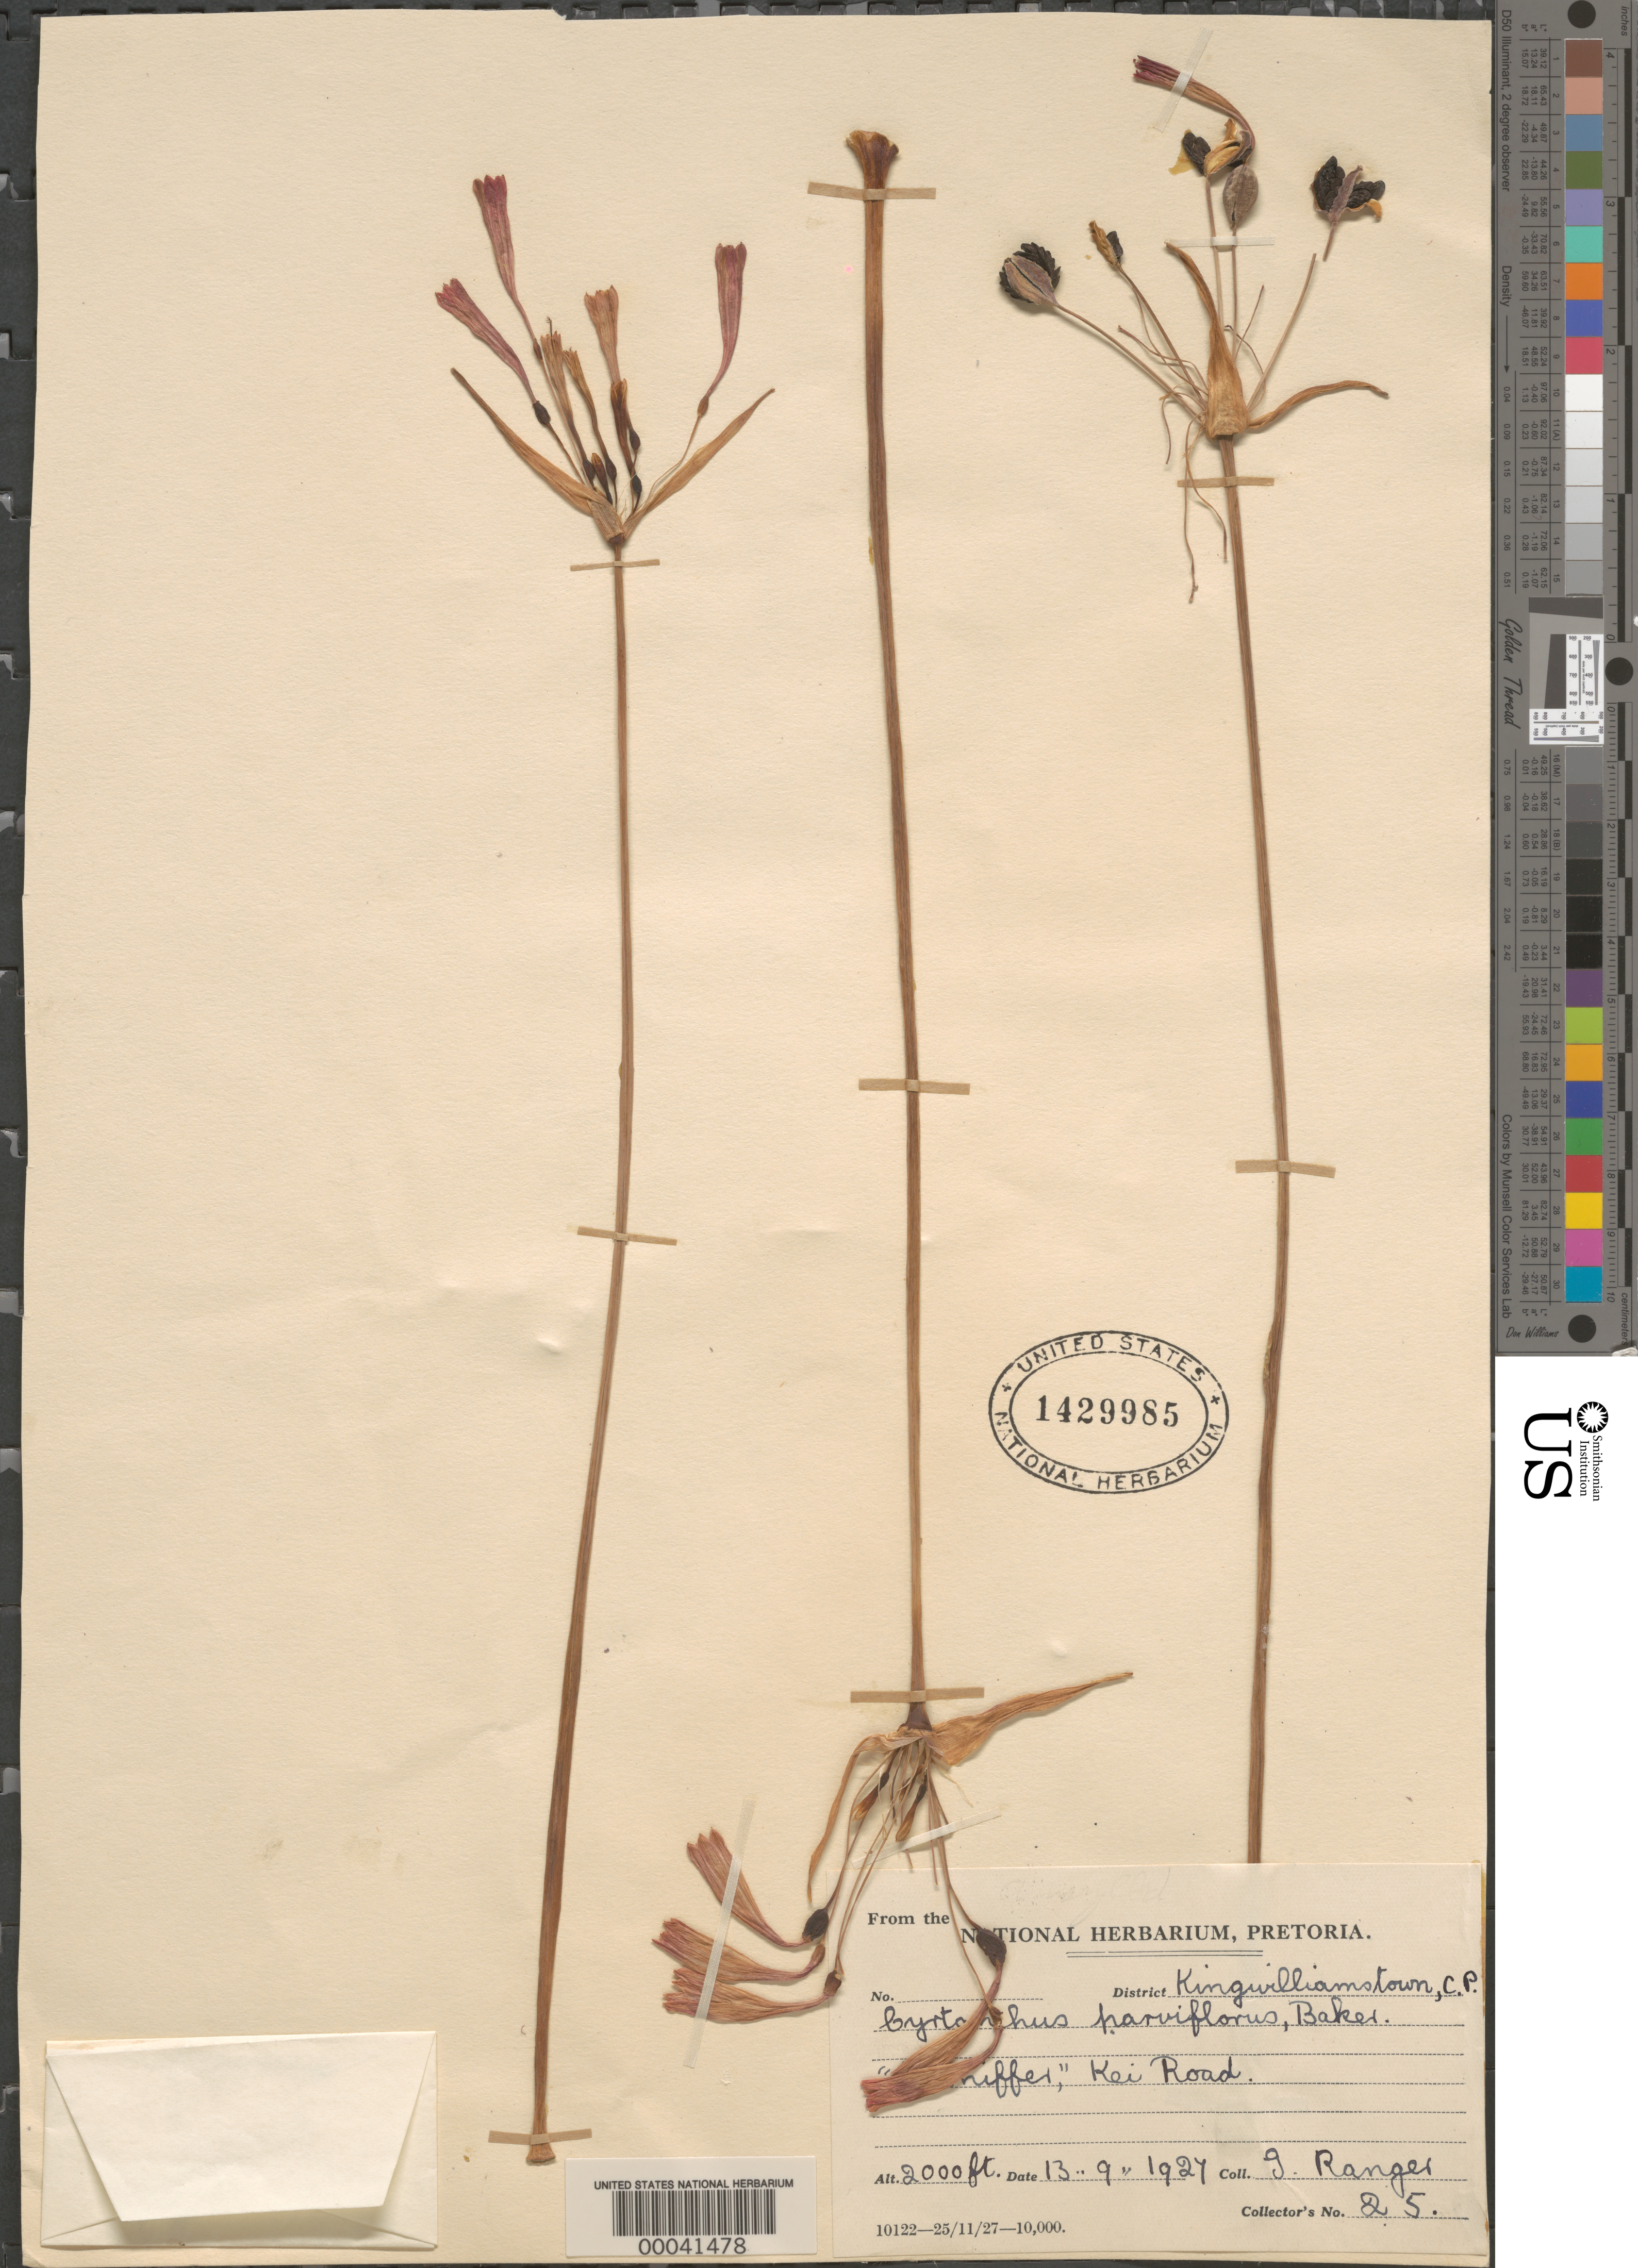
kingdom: Plantae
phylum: Tracheophyta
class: Liliopsida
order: Asparagales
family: Amaryllidaceae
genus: Cyrtanthus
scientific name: Cyrtanthus parviflorus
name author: Baker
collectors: G. Ranger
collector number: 25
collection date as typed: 19 Sep 1927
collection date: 1927-09-19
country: South Africa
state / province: Eastern Cape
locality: Kei road. Kingswilliamtown Dist.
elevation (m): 610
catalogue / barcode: US 1429985